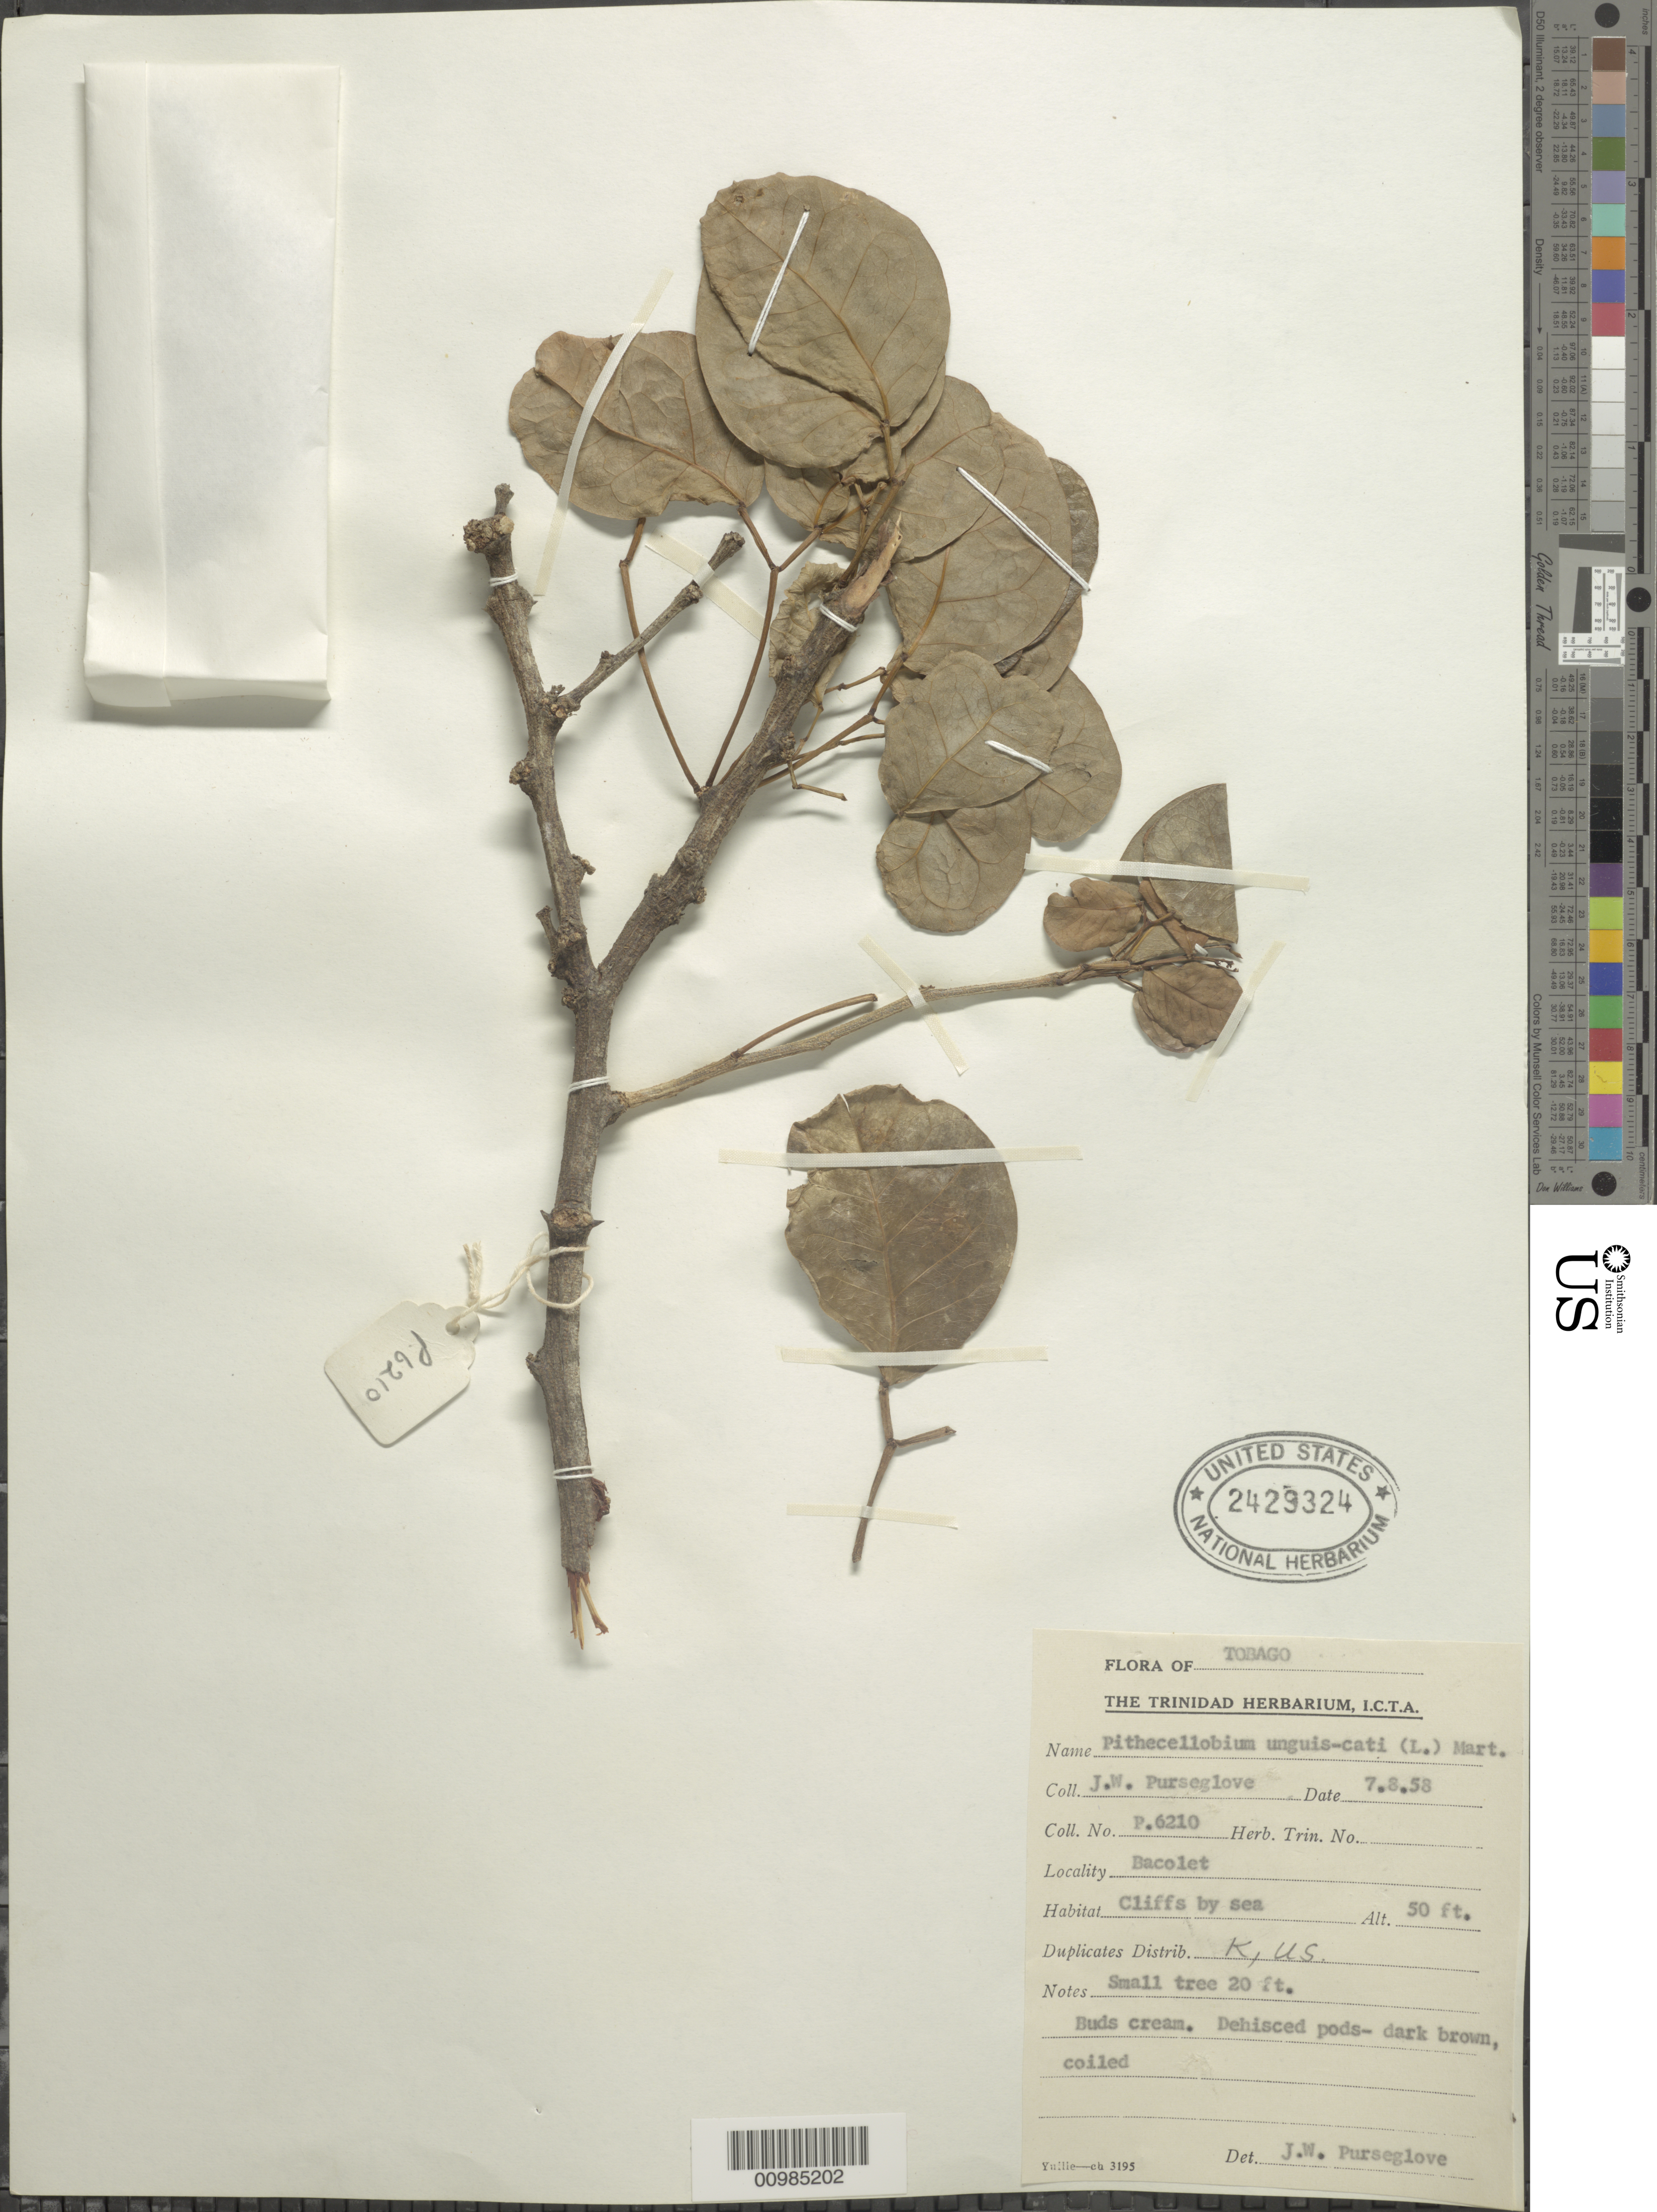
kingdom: Plantae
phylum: Tracheophyta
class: Magnoliopsida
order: Fabales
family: Fabaceae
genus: Pithecellobium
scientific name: Pithecellobium unguis-cati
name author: (L.) Benth.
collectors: J. Purseglove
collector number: P.6210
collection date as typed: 08 Jul 1958 or 07 Aug 1958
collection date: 1958-07-08 or 1958-08-07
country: Trinidad and Tobago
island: Tobago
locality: Bacolet. Cliffs by sea.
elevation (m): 15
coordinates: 0 N, 0 E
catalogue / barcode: US 2429324